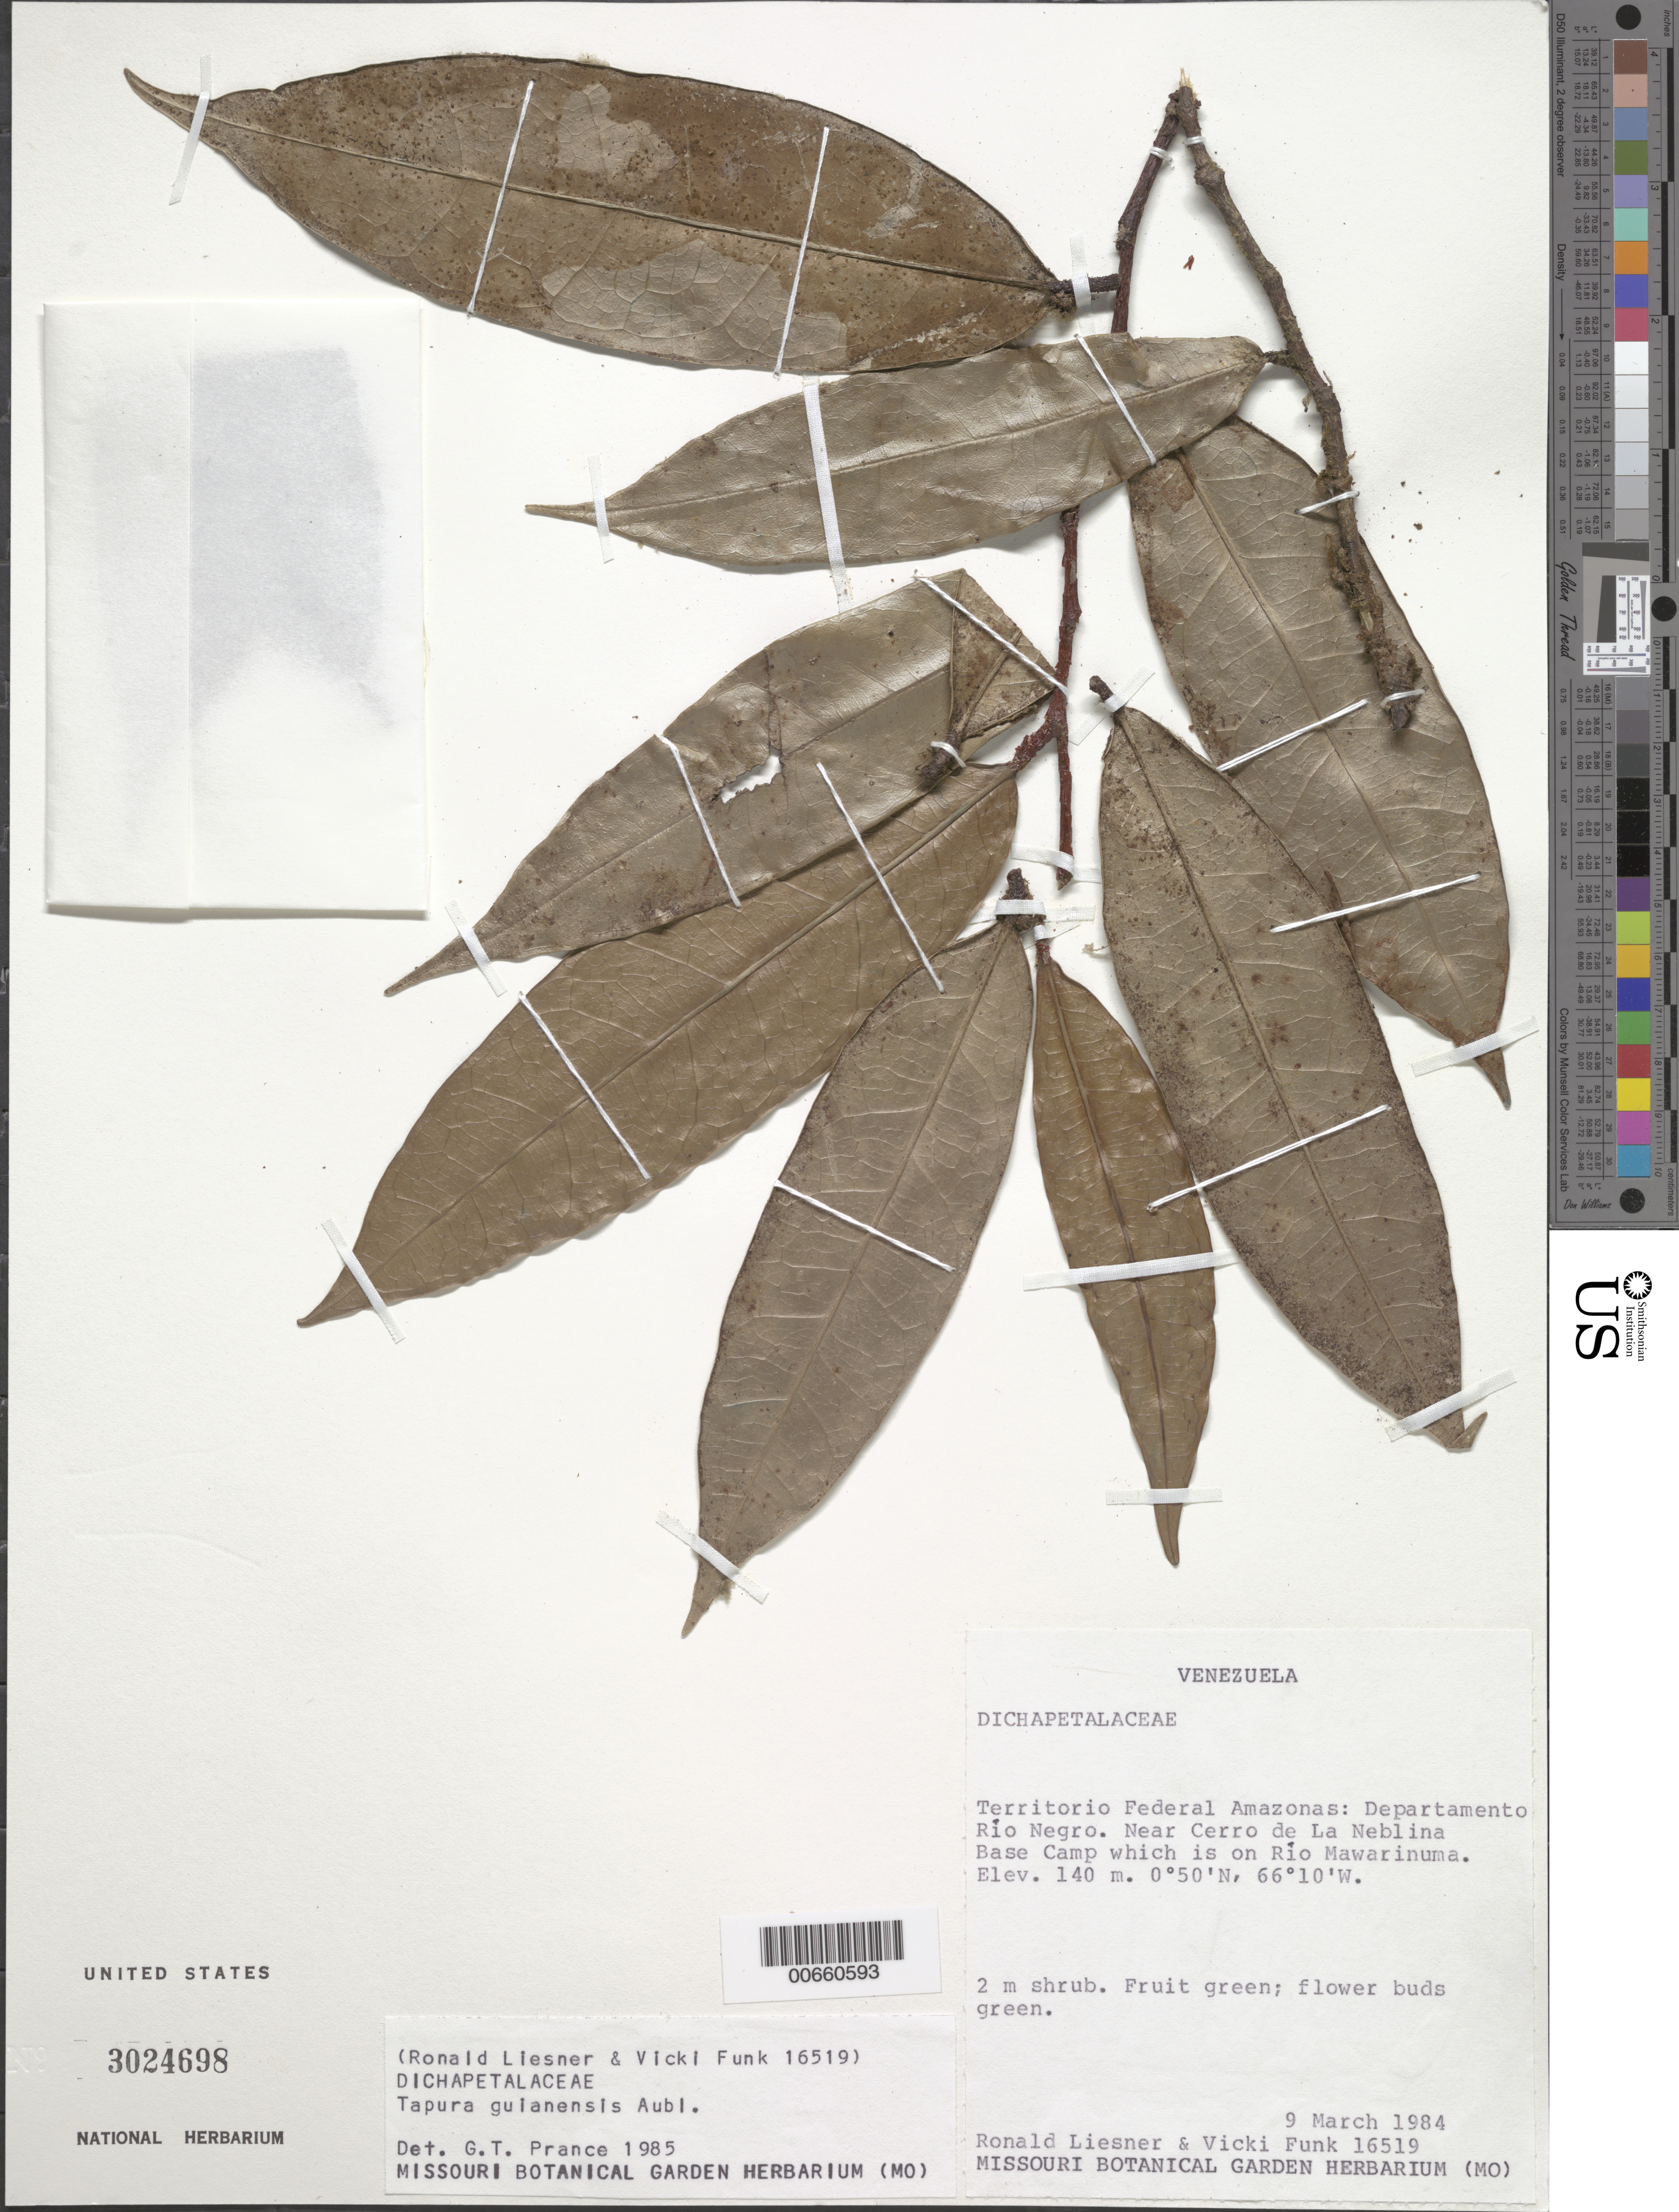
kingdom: Plantae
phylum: Tracheophyta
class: Magnoliopsida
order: Malpighiales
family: Dichapetalaceae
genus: Tapura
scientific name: Tapura guianensis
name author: Aubl.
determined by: Prance, G. T.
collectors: R. L. Liesner & V. Funk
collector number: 16519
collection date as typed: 9-Mar-84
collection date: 1984-03-09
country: Venezuela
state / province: Amazonas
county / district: Río Negro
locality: Cerro de La Neblina Base Camp, near, on Río Mawarinuma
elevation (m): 140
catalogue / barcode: US 3024698